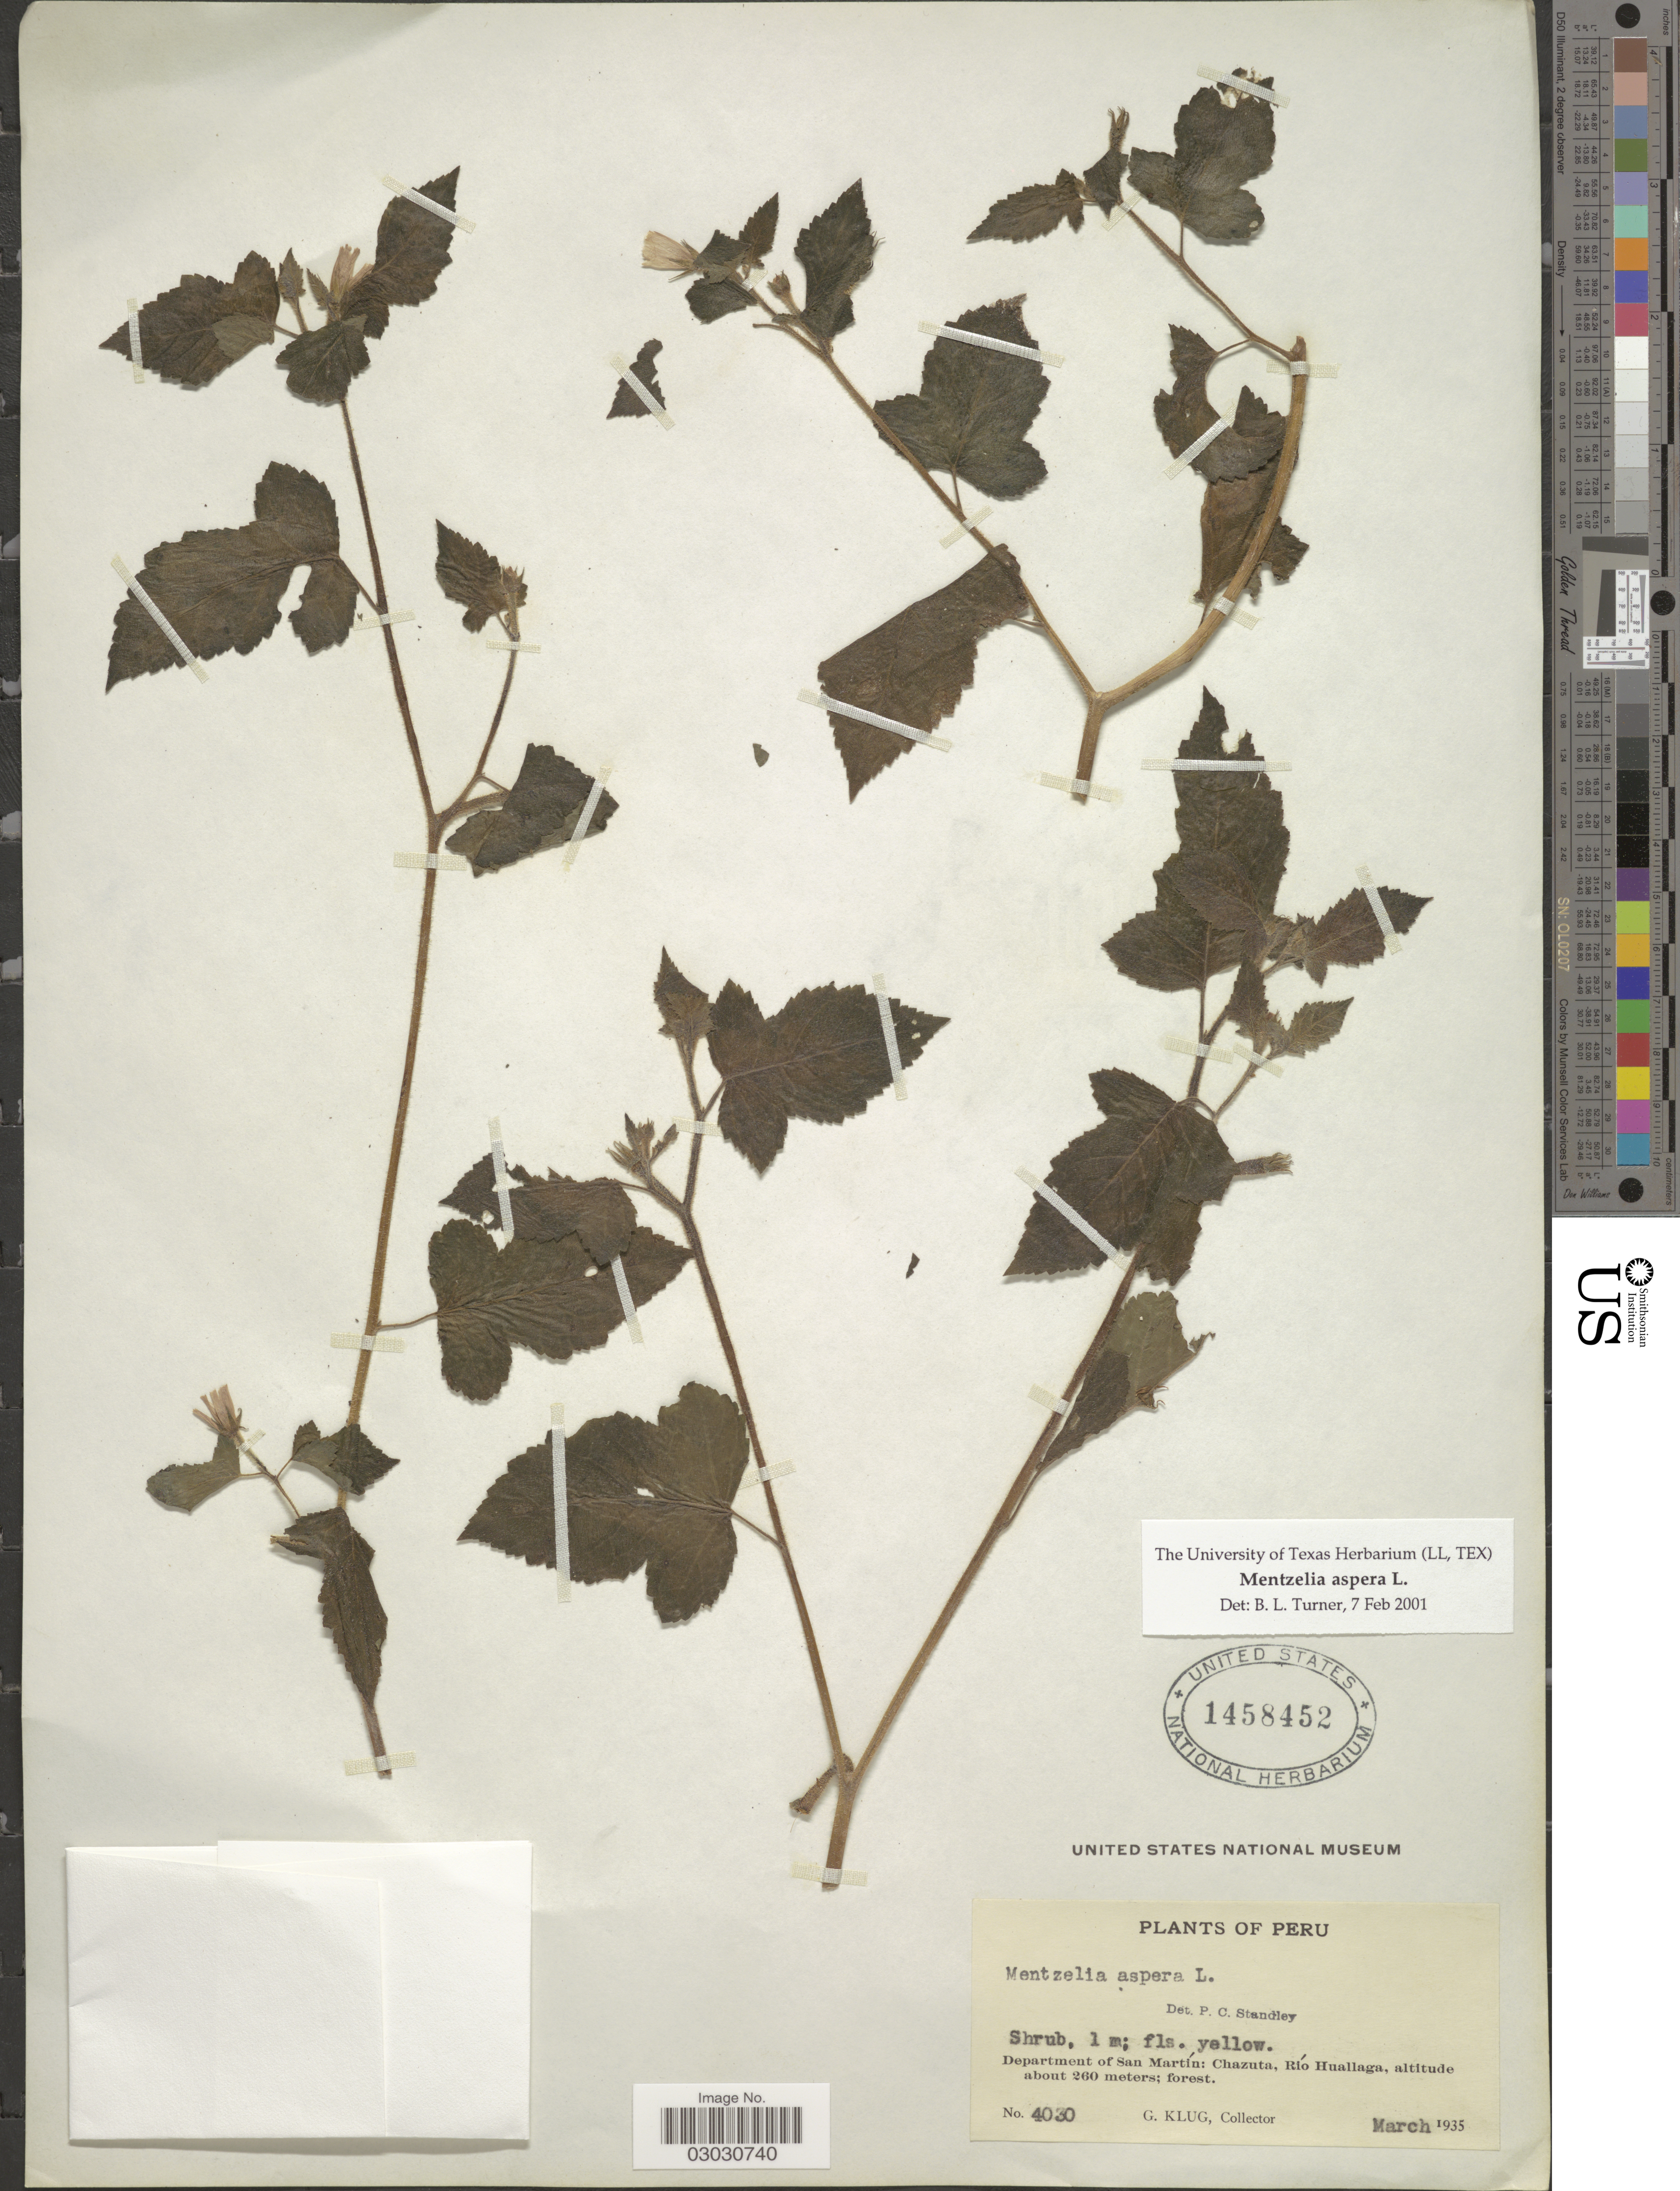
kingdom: Plantae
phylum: Tracheophyta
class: Magnoliopsida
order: Cornales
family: Loasaceae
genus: Mentzelia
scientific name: Mentzelia aspera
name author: L.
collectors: G. Klug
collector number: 4030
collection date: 1935-03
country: Peru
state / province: San Martín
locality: Department of San Martín: Chazuta, Río Huallaga.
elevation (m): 260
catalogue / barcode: US 1458452